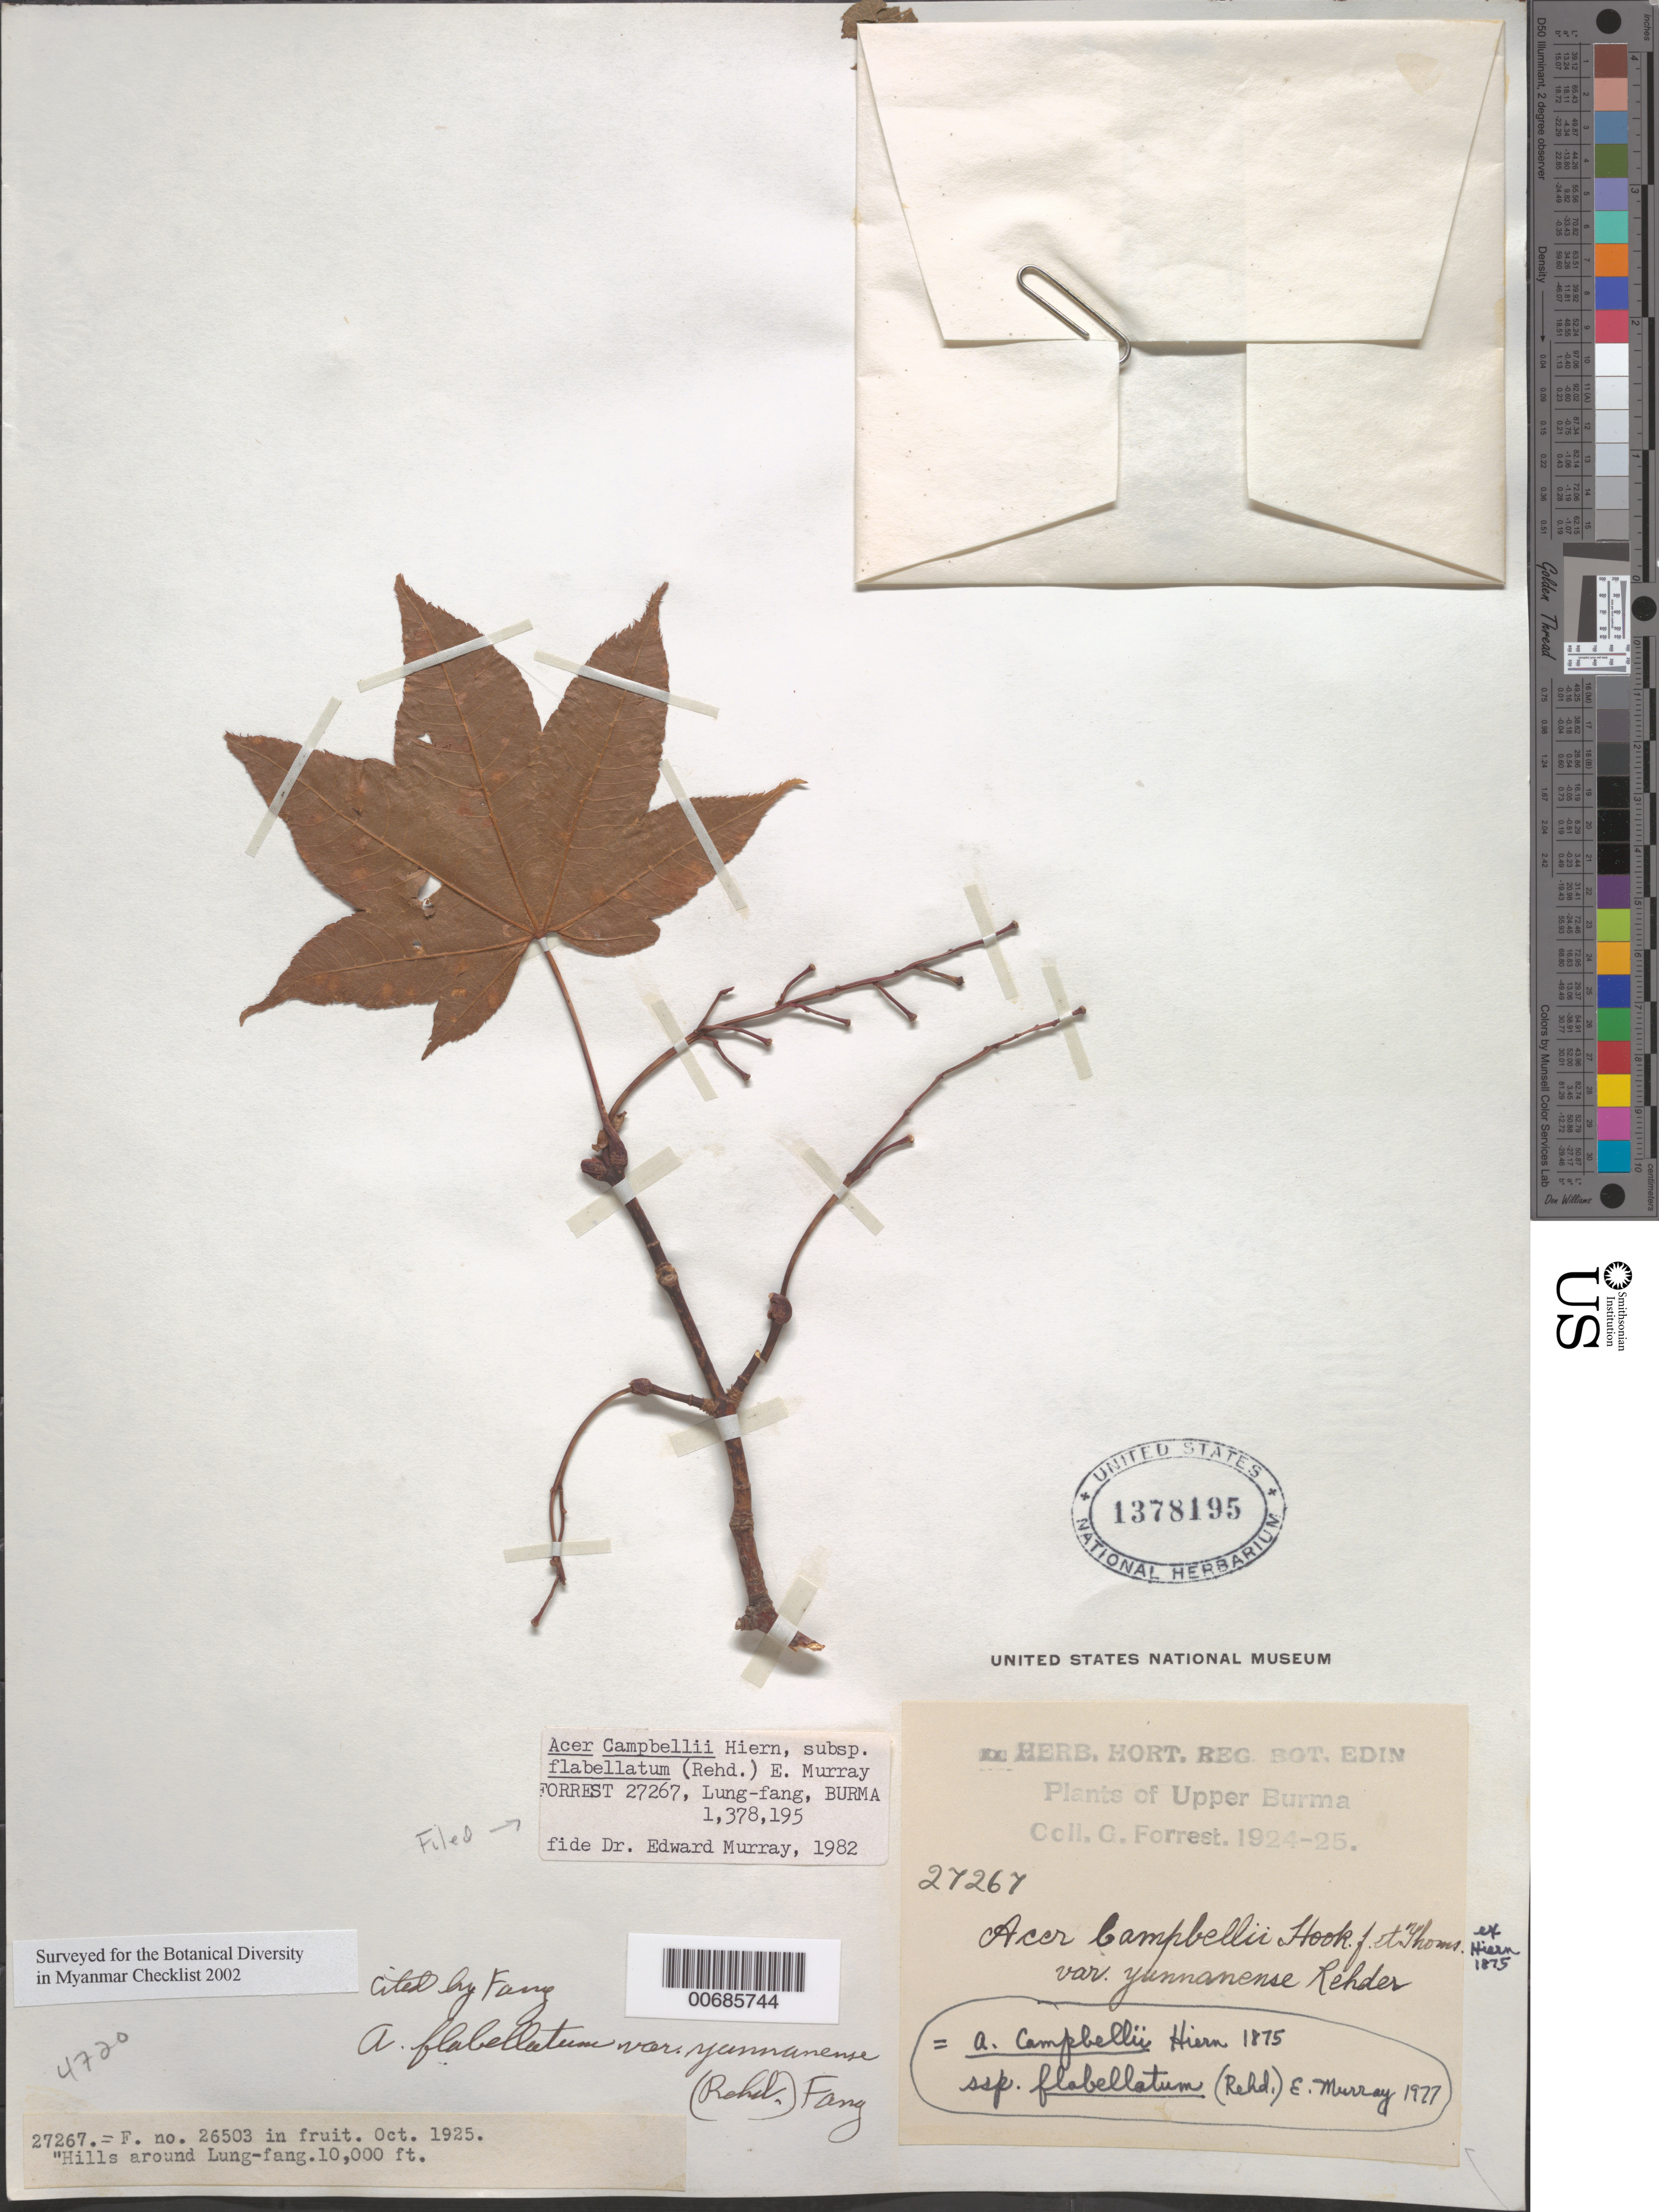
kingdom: Plantae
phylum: Tracheophyta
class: Magnoliopsida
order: Sapindales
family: Sapindaceae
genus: Acer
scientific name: Acer campbellii subsp. flabellatum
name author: (Rehder) A.E. Murray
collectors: G. Forrest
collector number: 27267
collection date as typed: Oct 1925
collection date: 1925-10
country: Myanmar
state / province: Kachin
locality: Lung-fang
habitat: Hills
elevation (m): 3048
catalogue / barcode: US 1378195